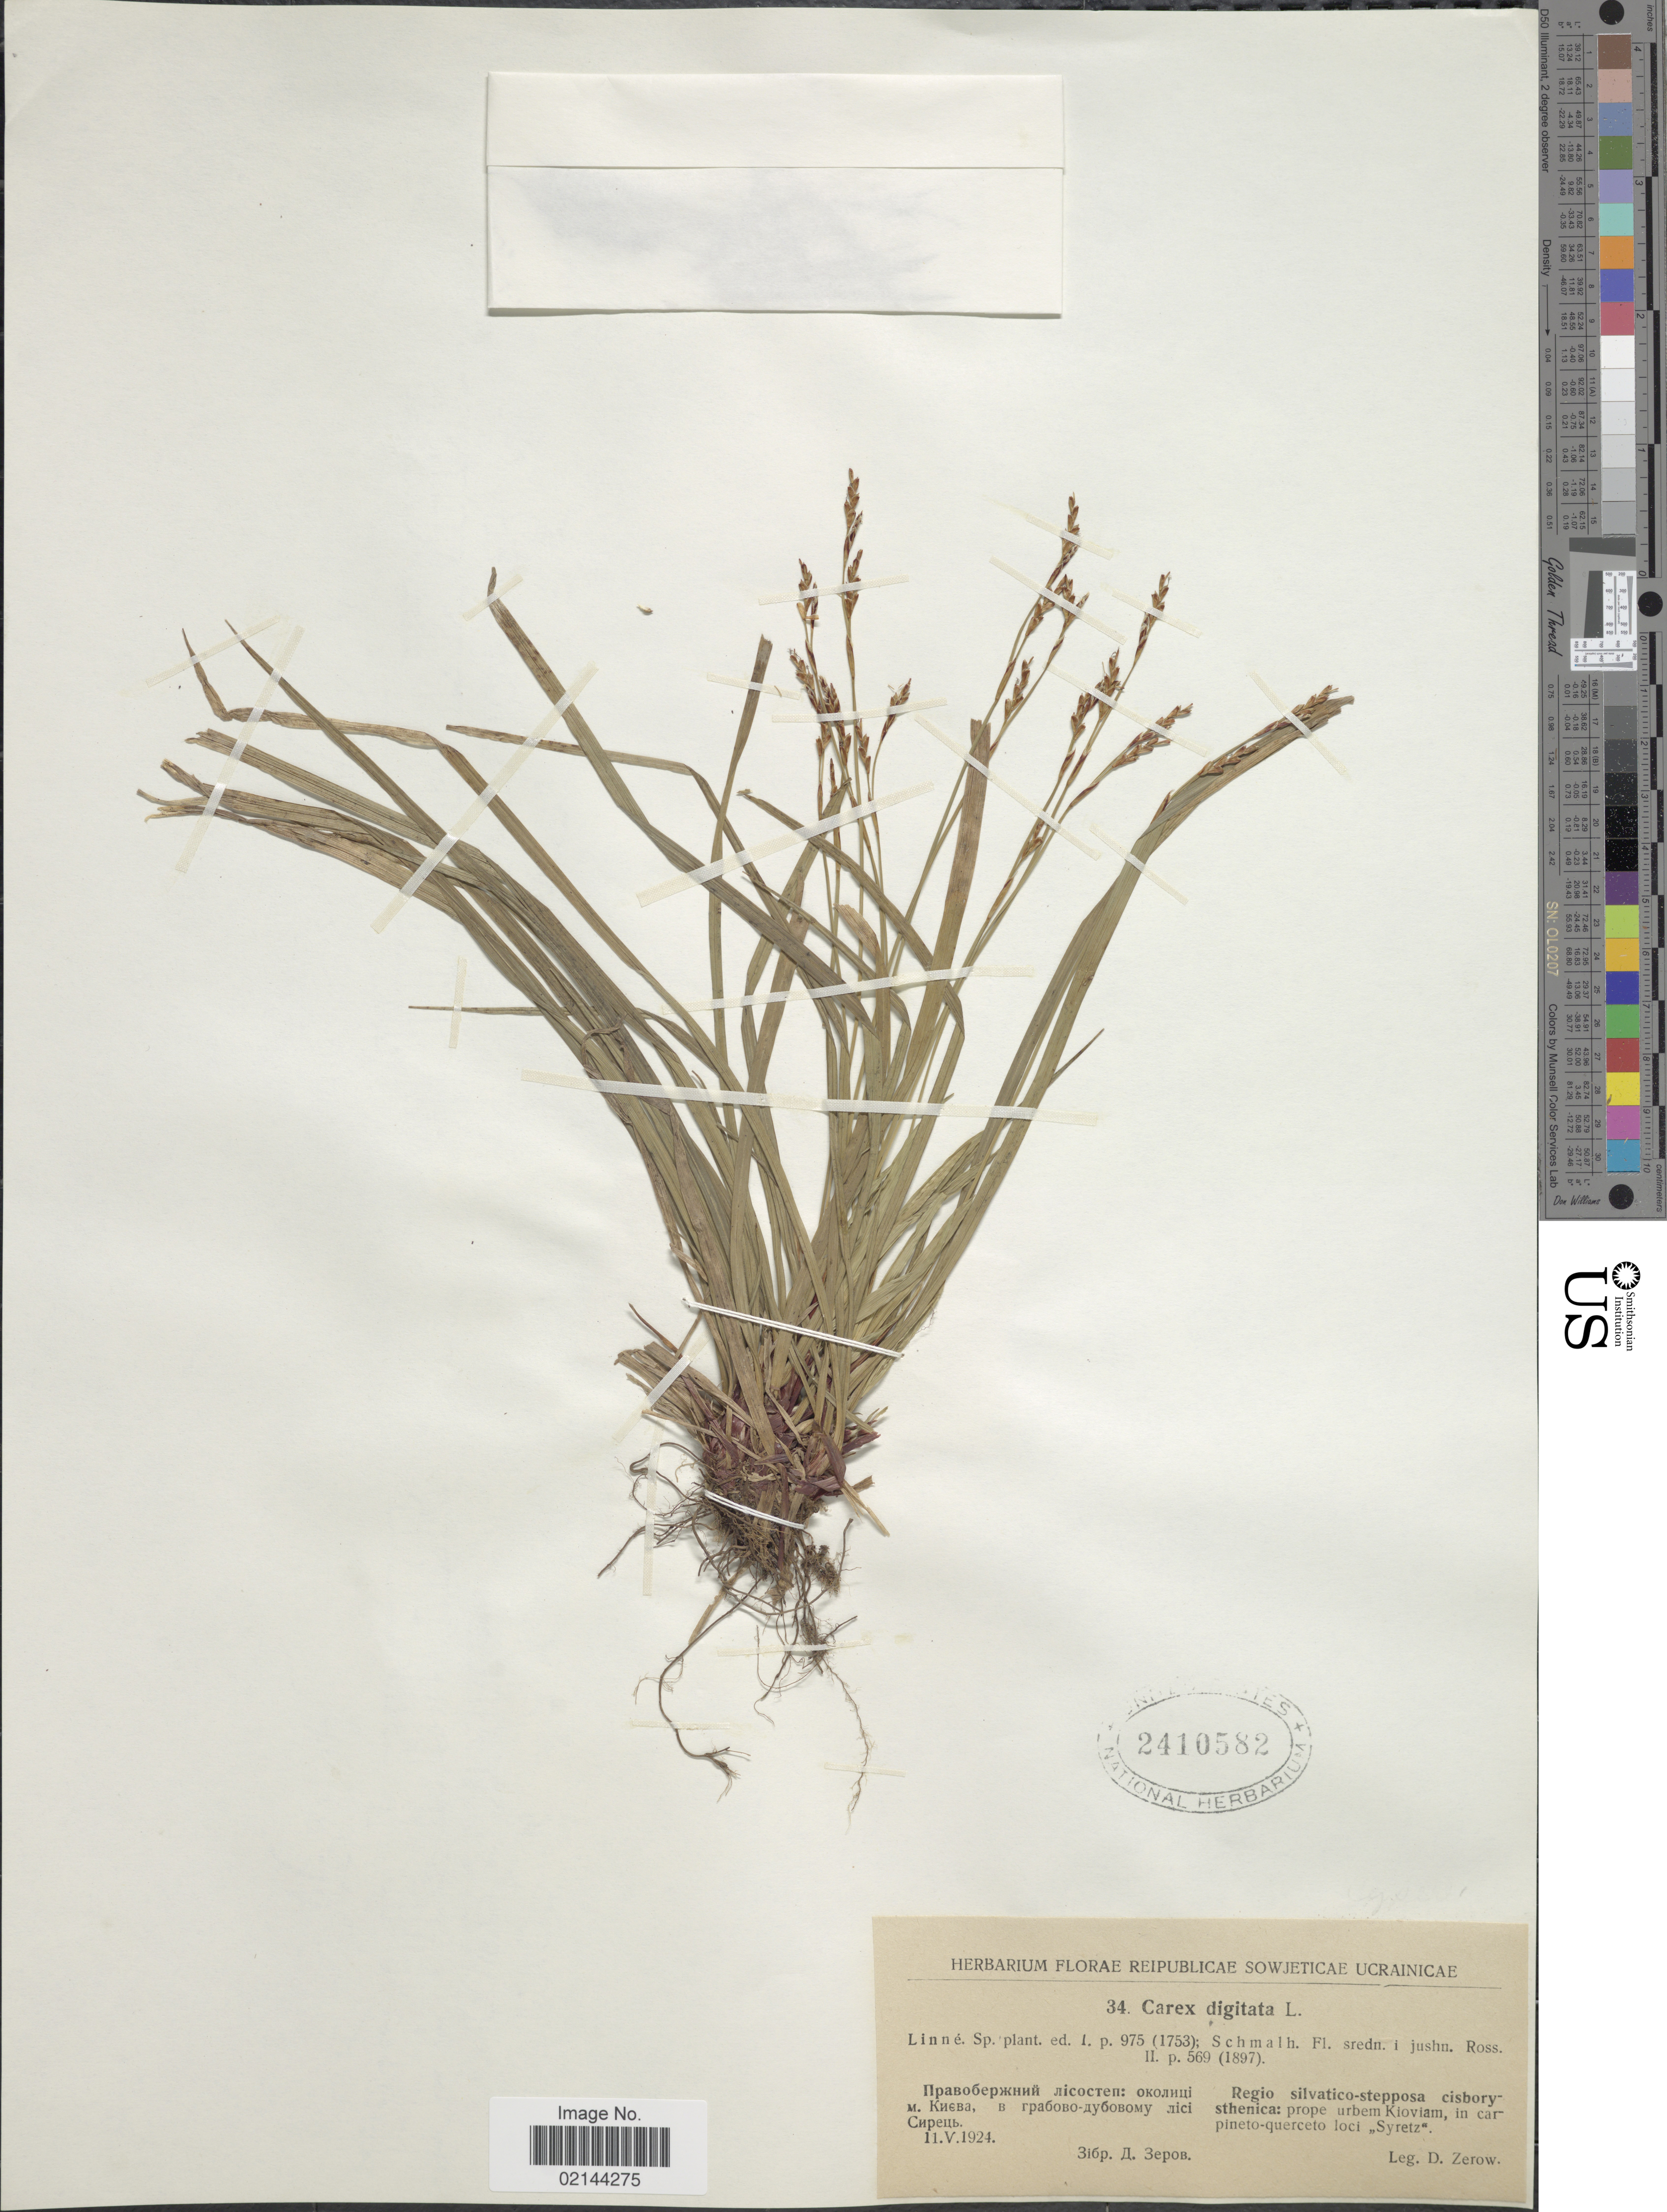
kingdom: Plantae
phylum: Tracheophyta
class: Liliopsida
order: Poales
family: Cyperaceae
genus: Carex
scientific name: Carex digitata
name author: L.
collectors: D. Zerow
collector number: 34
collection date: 1924-05-11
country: Ukraine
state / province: Kiev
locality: Regio silvatico-stepposa cisborysthenica: prope urbem Kioviam, in carpineto-querceto loci Syretz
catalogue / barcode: US 2410582